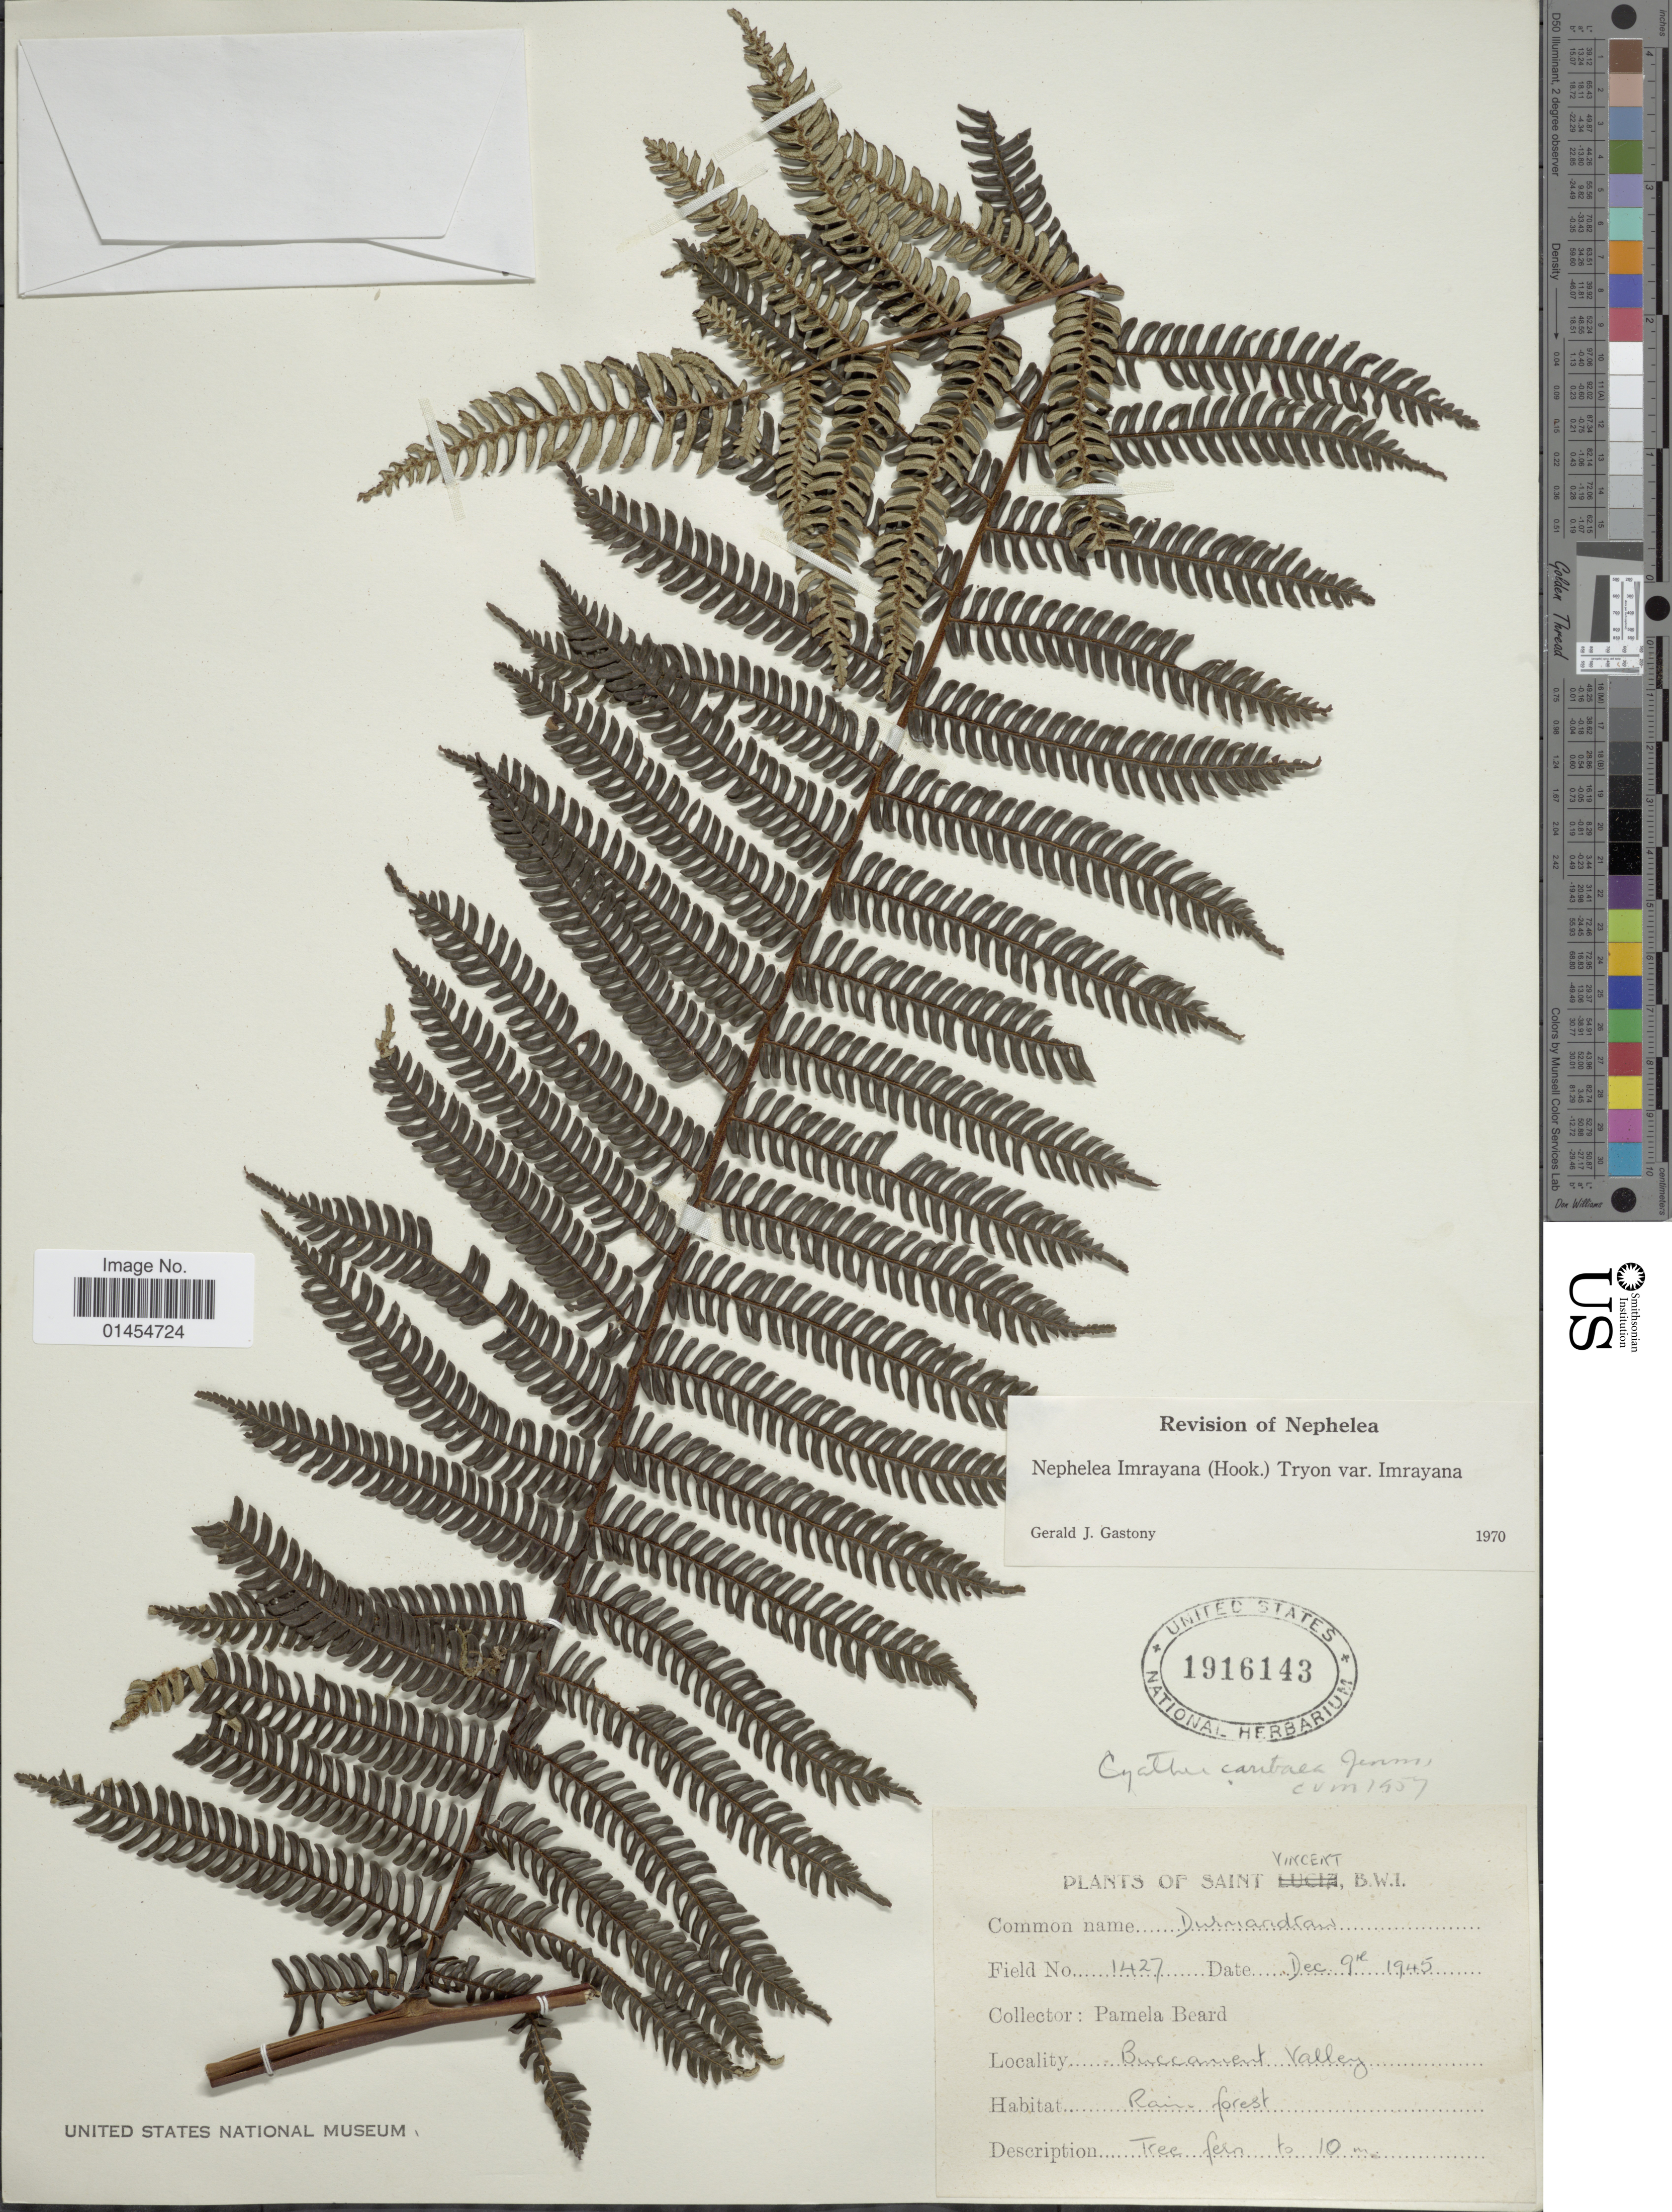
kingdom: Plantae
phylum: Tracheophyta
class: Polypodiopsida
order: Cyatheales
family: Cyatheaceae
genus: Alsophila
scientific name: Alsophila imrayana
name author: (Hook.) D.S. Conant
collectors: P. Beard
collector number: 1427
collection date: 1945-12-09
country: St. Vincent - Grenadines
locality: Saint Vincent, B.W.I. Buccament Valley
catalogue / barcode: US 1916143